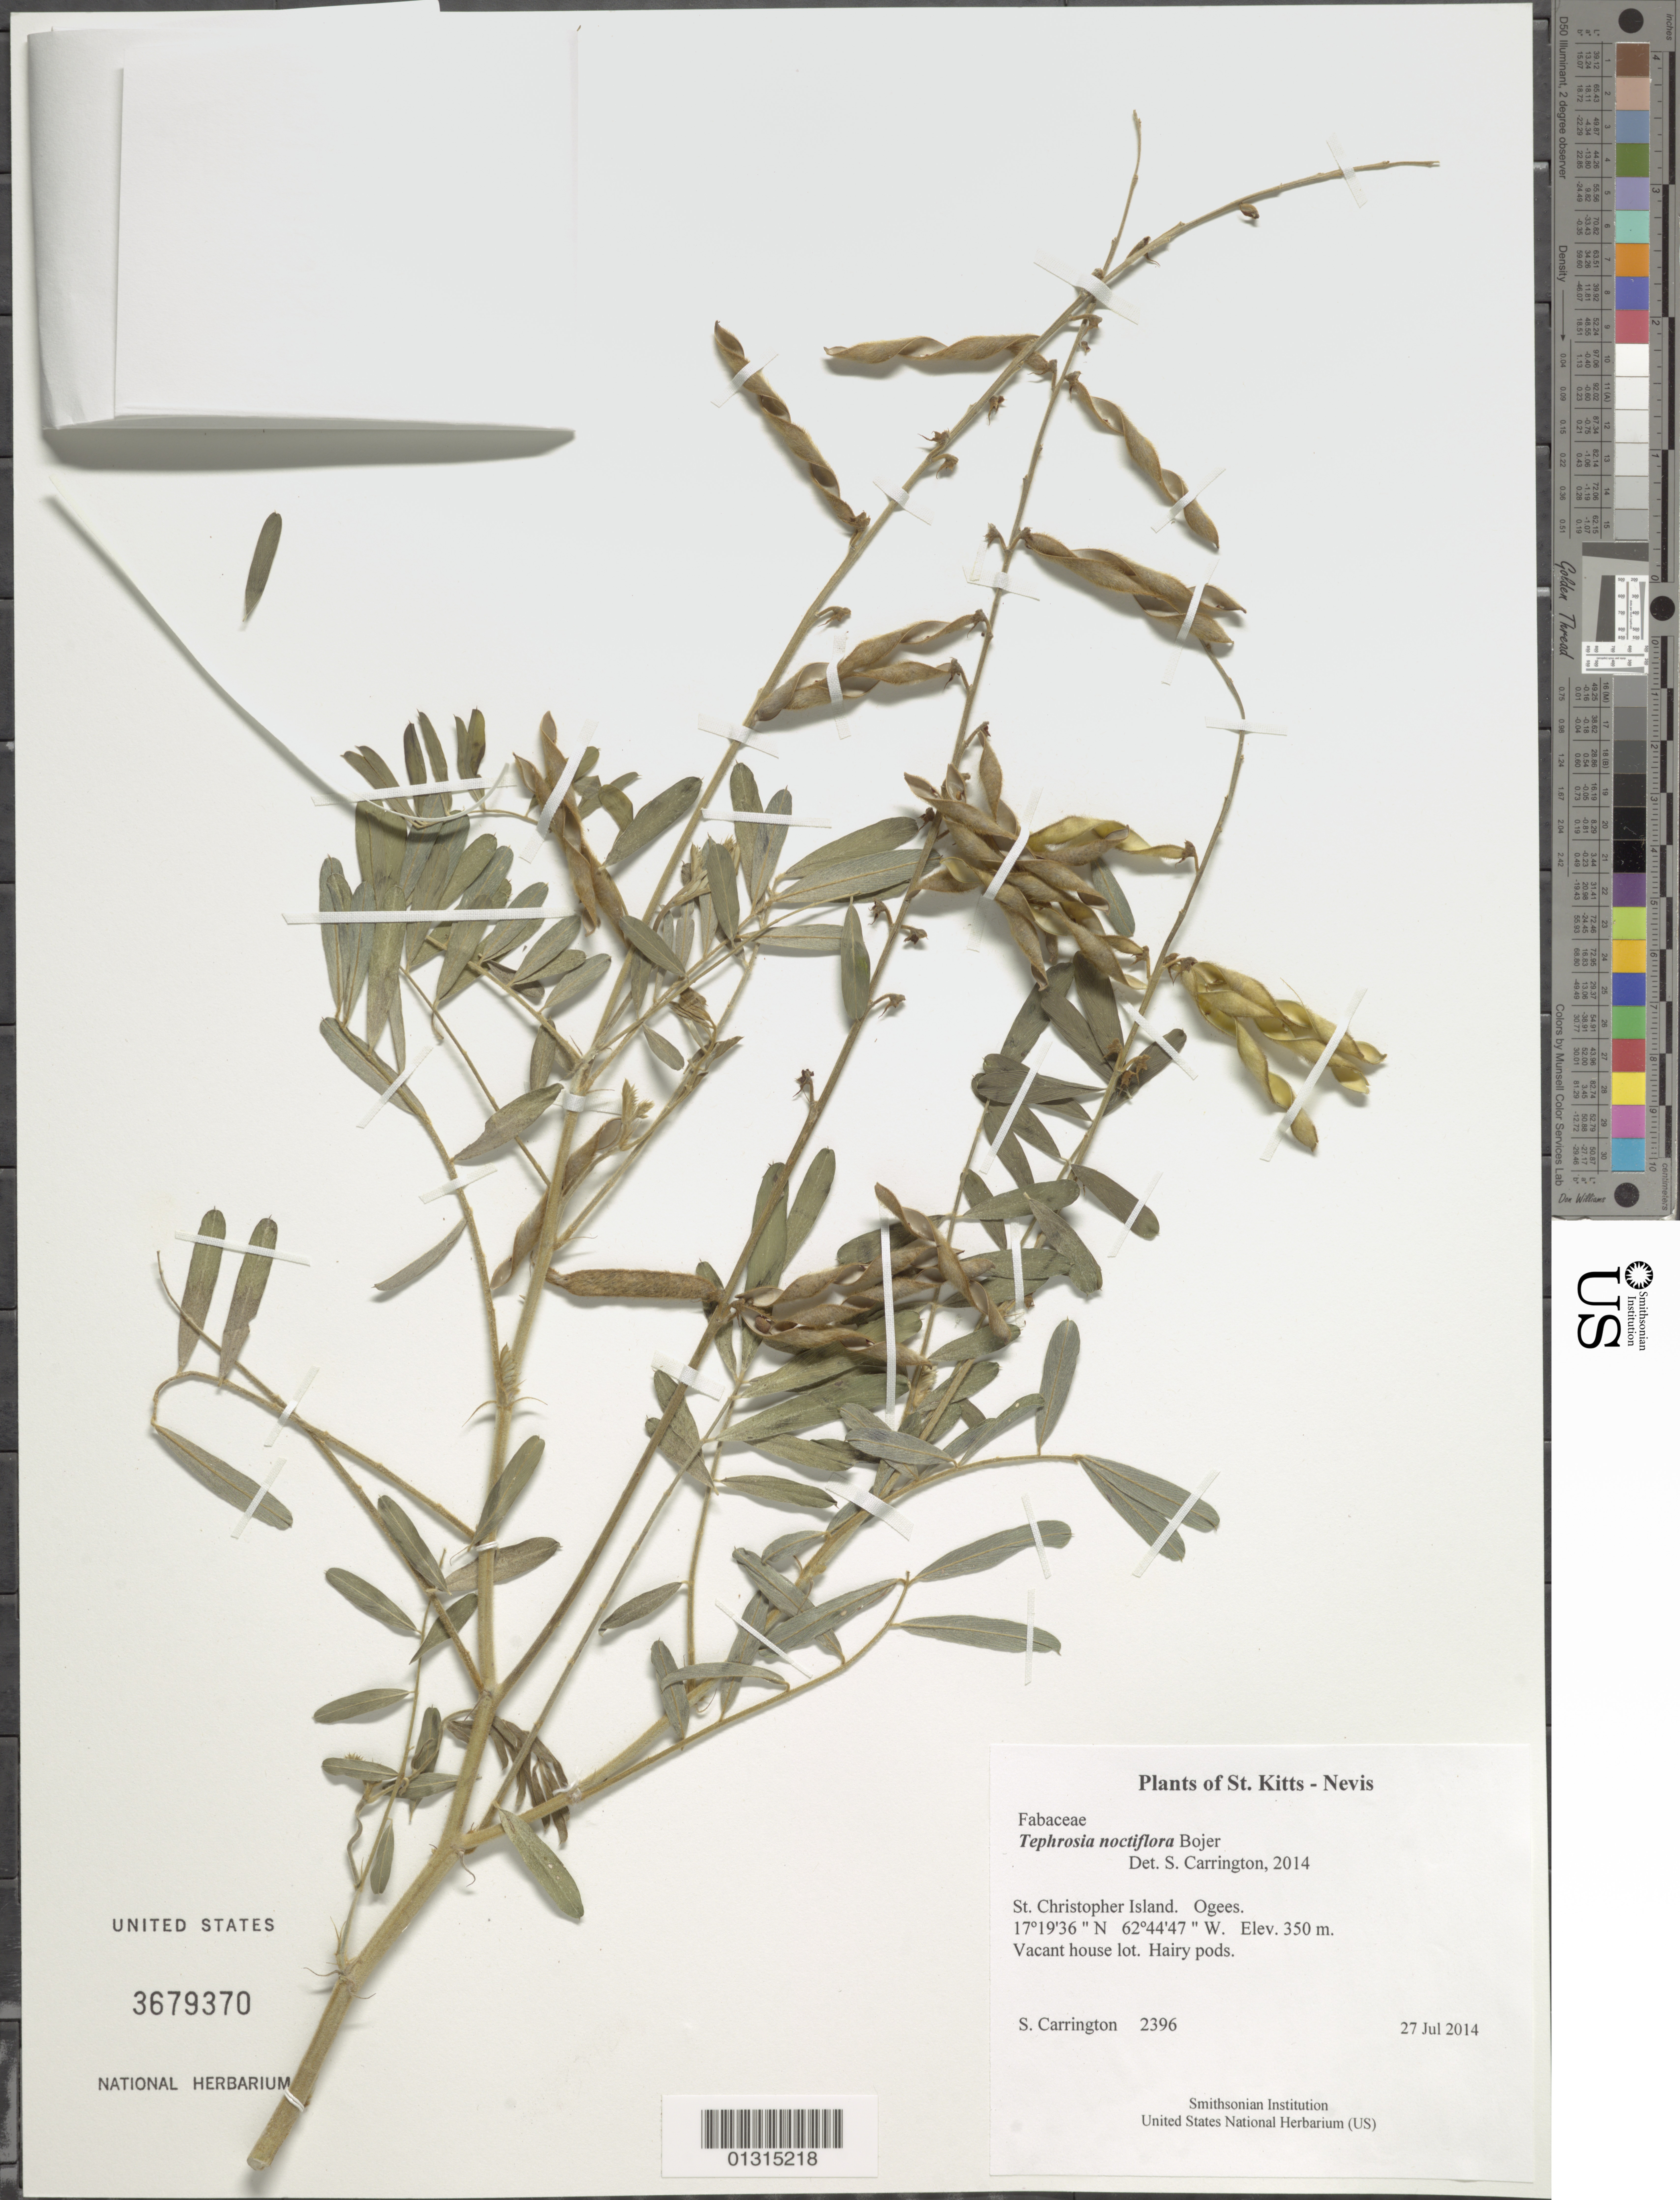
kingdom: Plantae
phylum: Tracheophyta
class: Magnoliopsida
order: Fabales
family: Fabaceae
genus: Tephrosia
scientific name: Tephrosia noctiflora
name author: Bojer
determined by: Carrington, C. M. S.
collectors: C. M. S. Carrington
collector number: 2396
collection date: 2014-07-27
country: St. Christopher-Nevis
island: St. Christopher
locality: Ogees.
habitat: Vacant house lot.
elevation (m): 350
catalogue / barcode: US 3679370